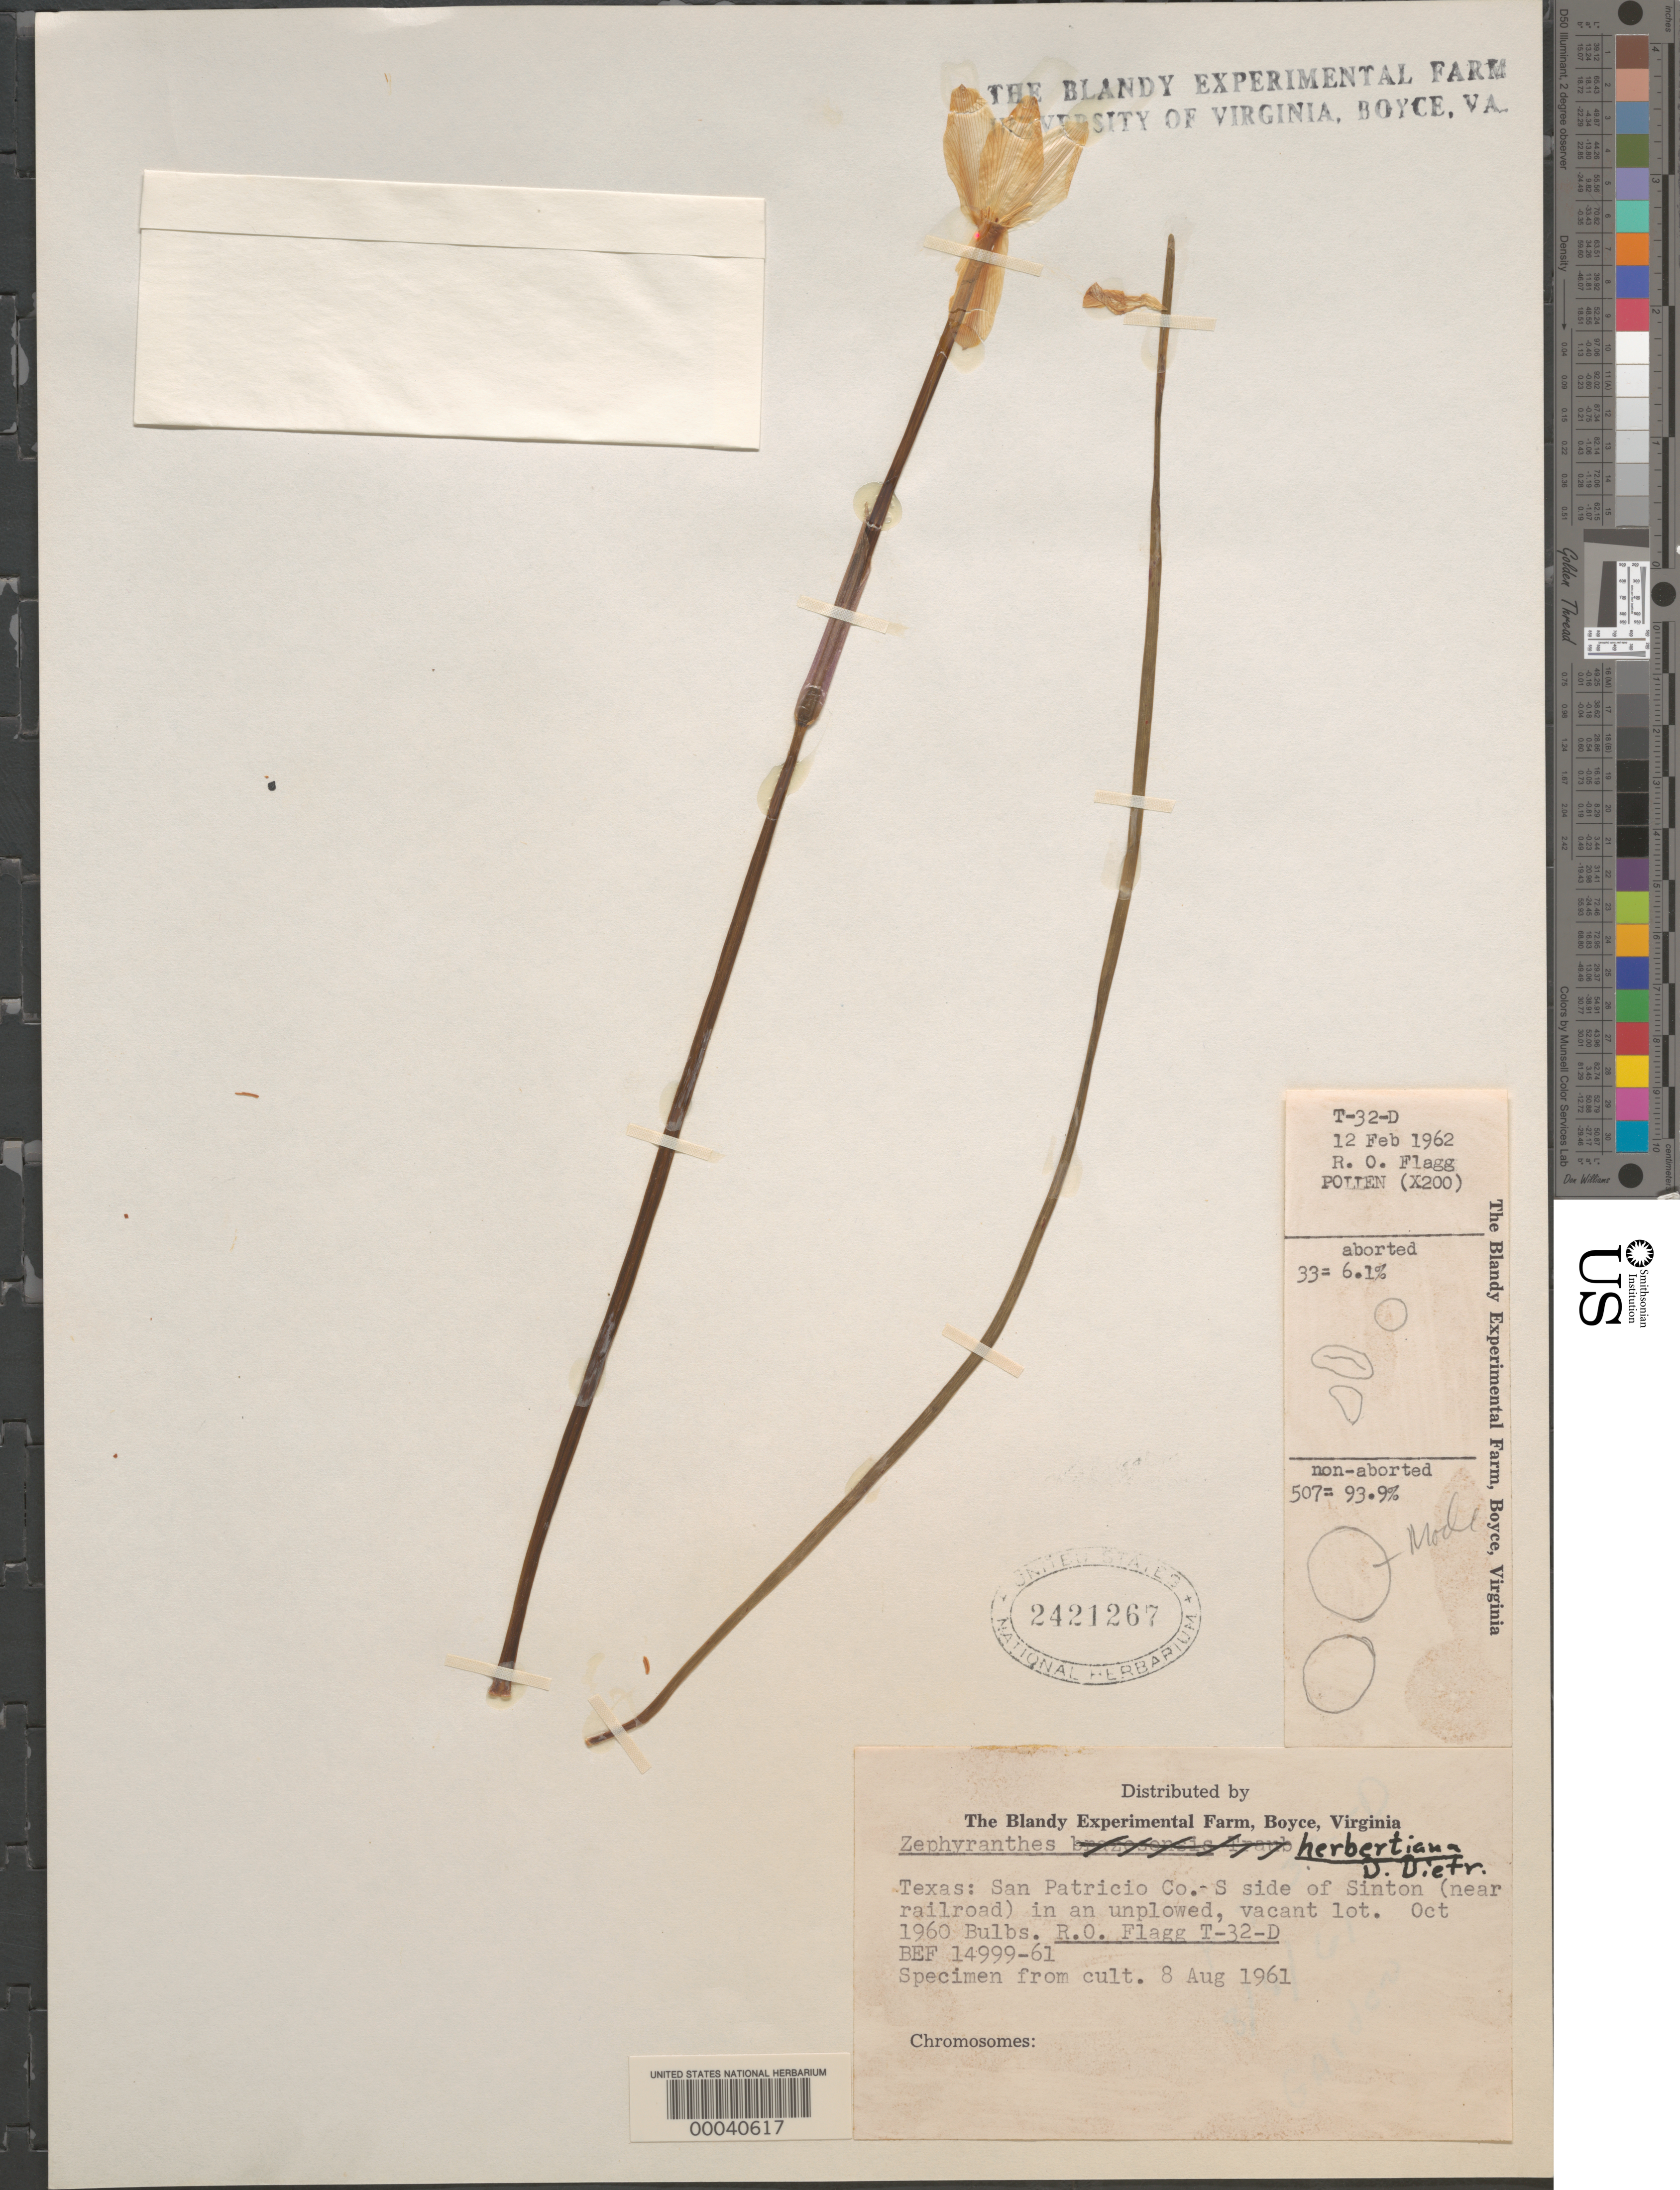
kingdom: Plantae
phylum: Tracheophyta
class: Liliopsida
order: Asparagales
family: Amaryllidaceae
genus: Zephyranthes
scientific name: Zephyranthes herbertiana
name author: D. Dietr.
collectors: R. O. Flagg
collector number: T-32-d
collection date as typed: Oct 1960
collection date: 1960-10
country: United States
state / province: Texas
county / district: San Patricio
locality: S side of sinton, near railroad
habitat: In an unplowed, vacant lot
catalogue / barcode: US 2421267